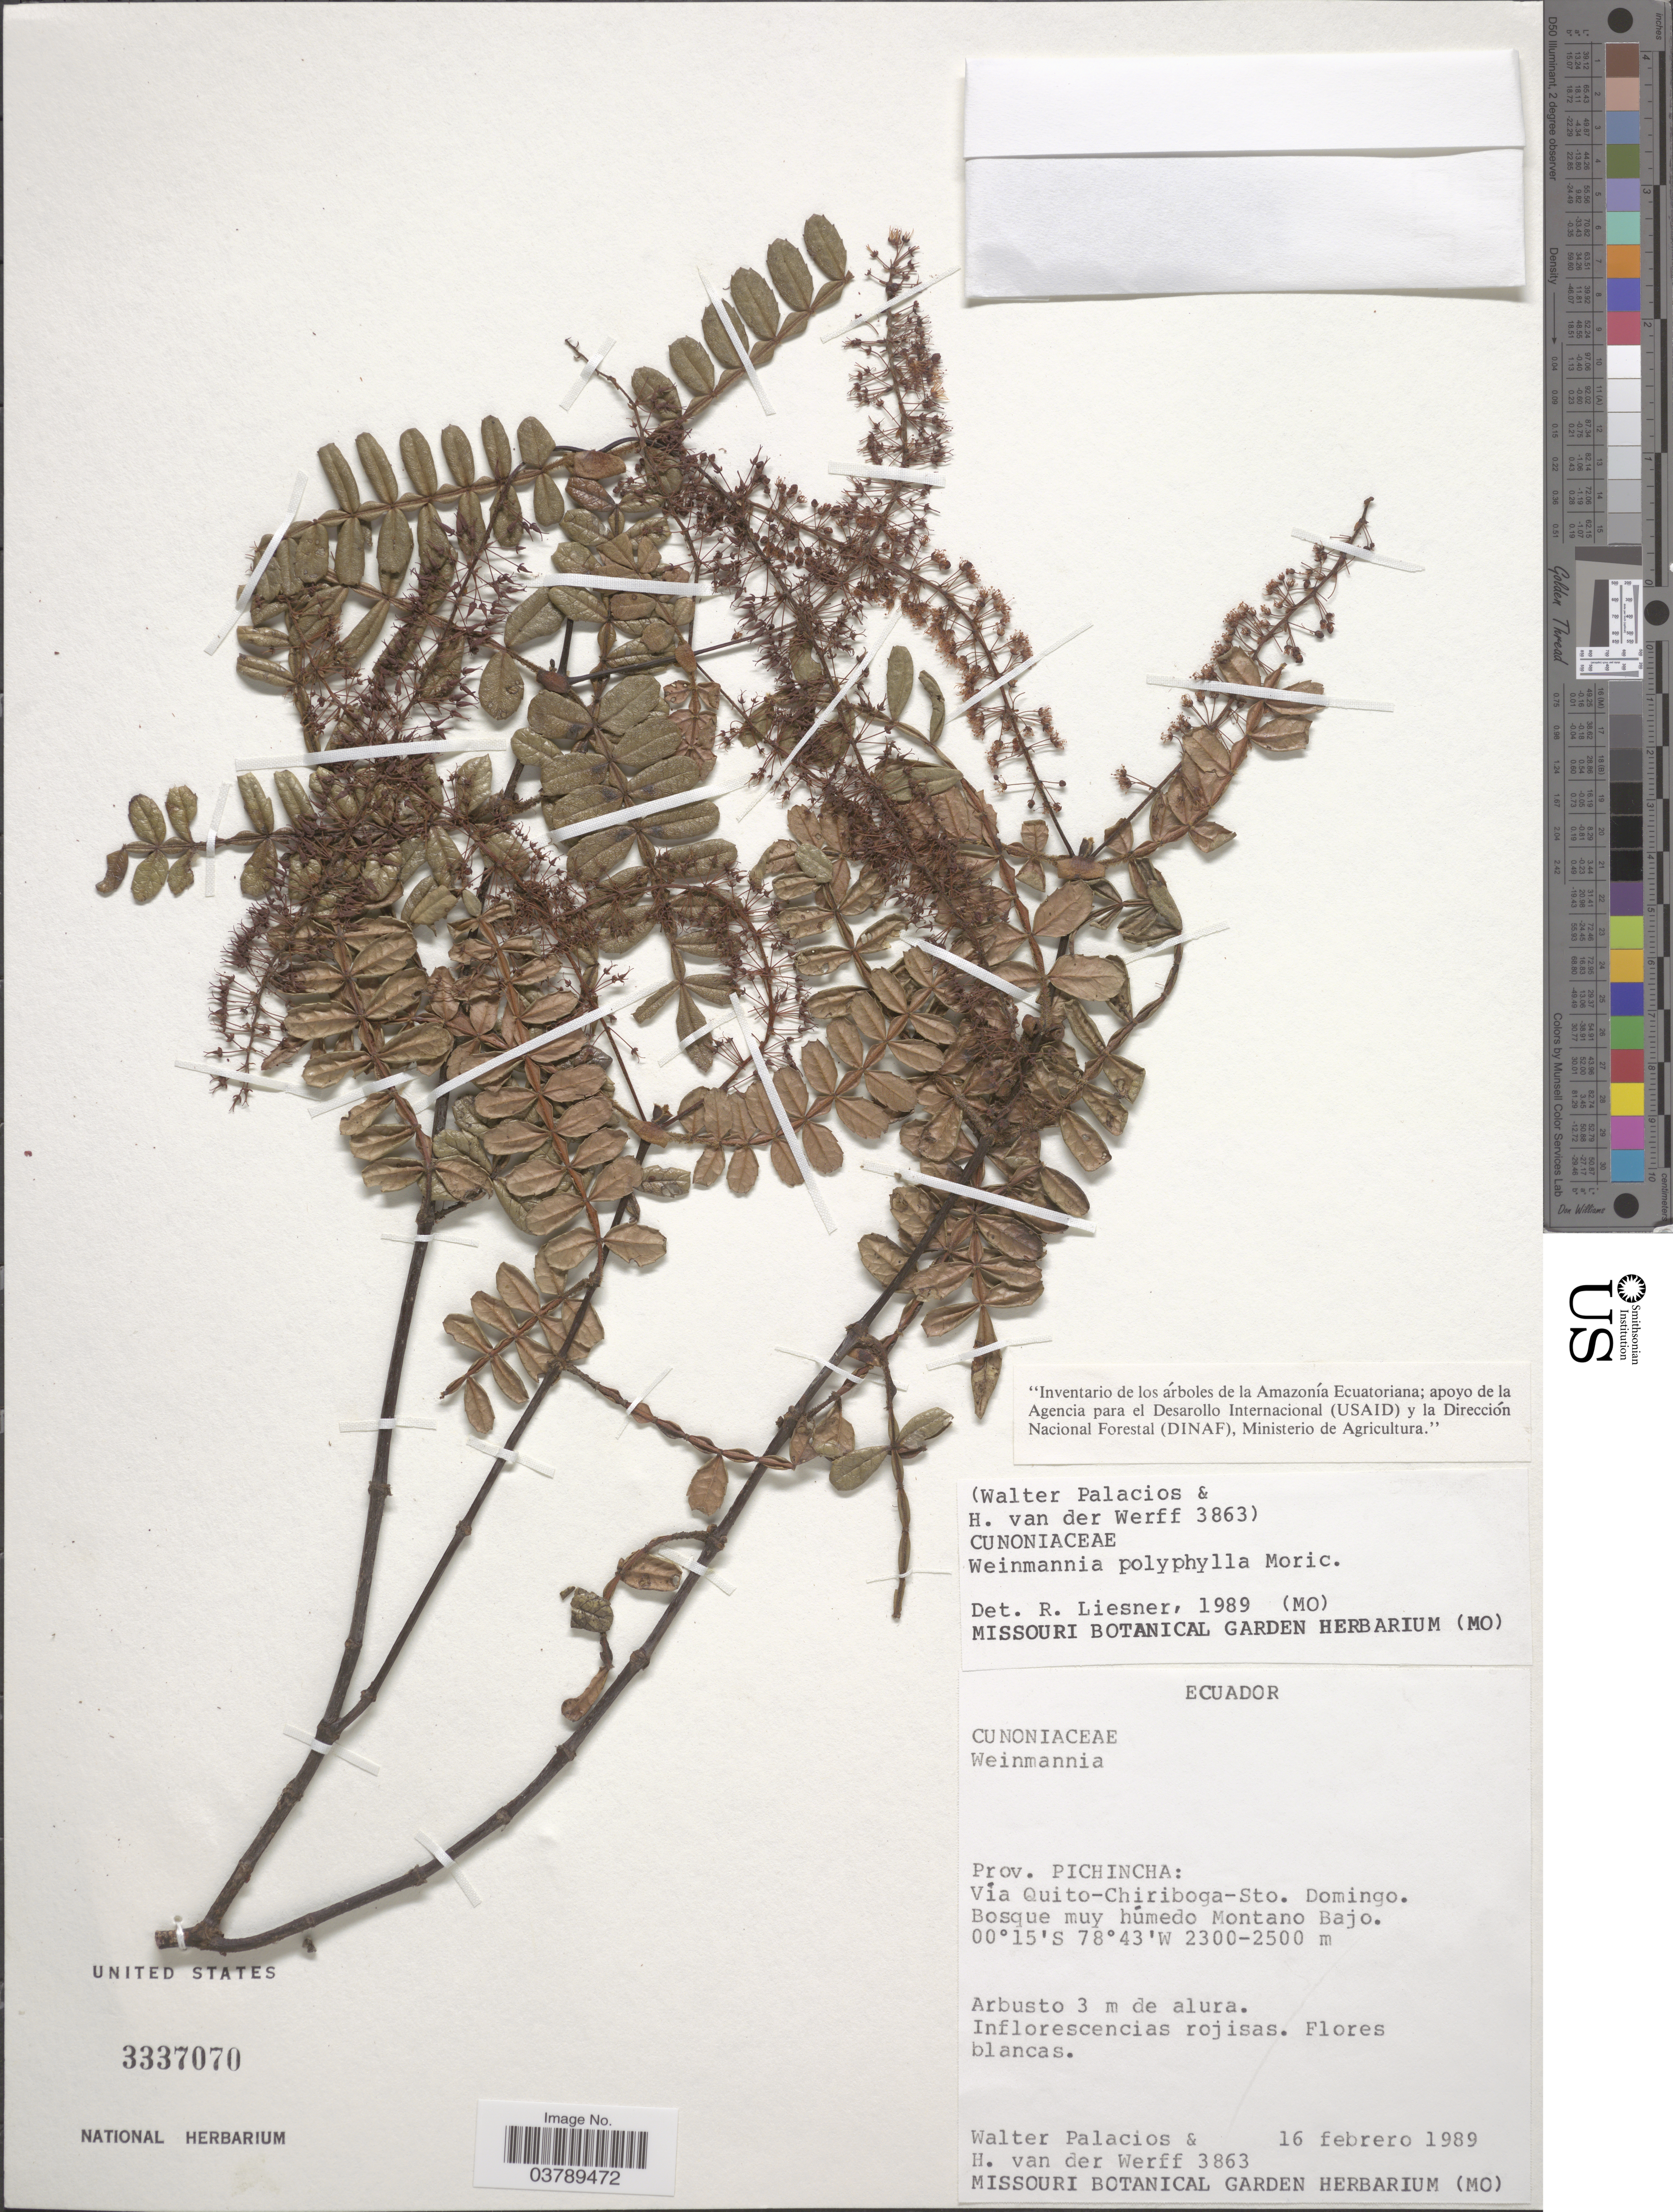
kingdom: Plantae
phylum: Tracheophyta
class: Magnoliopsida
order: Oxalidales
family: Cunoniaceae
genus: Weinmannia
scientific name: Weinmannia polyphylla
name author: Moric. ex DC.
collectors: W. Palacios & H. van der Werff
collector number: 3863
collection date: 1989-02-16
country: Ecuador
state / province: Pichincha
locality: Via Quito-Chiriboga-Sto. Domingo.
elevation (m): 2300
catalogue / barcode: US 3337070